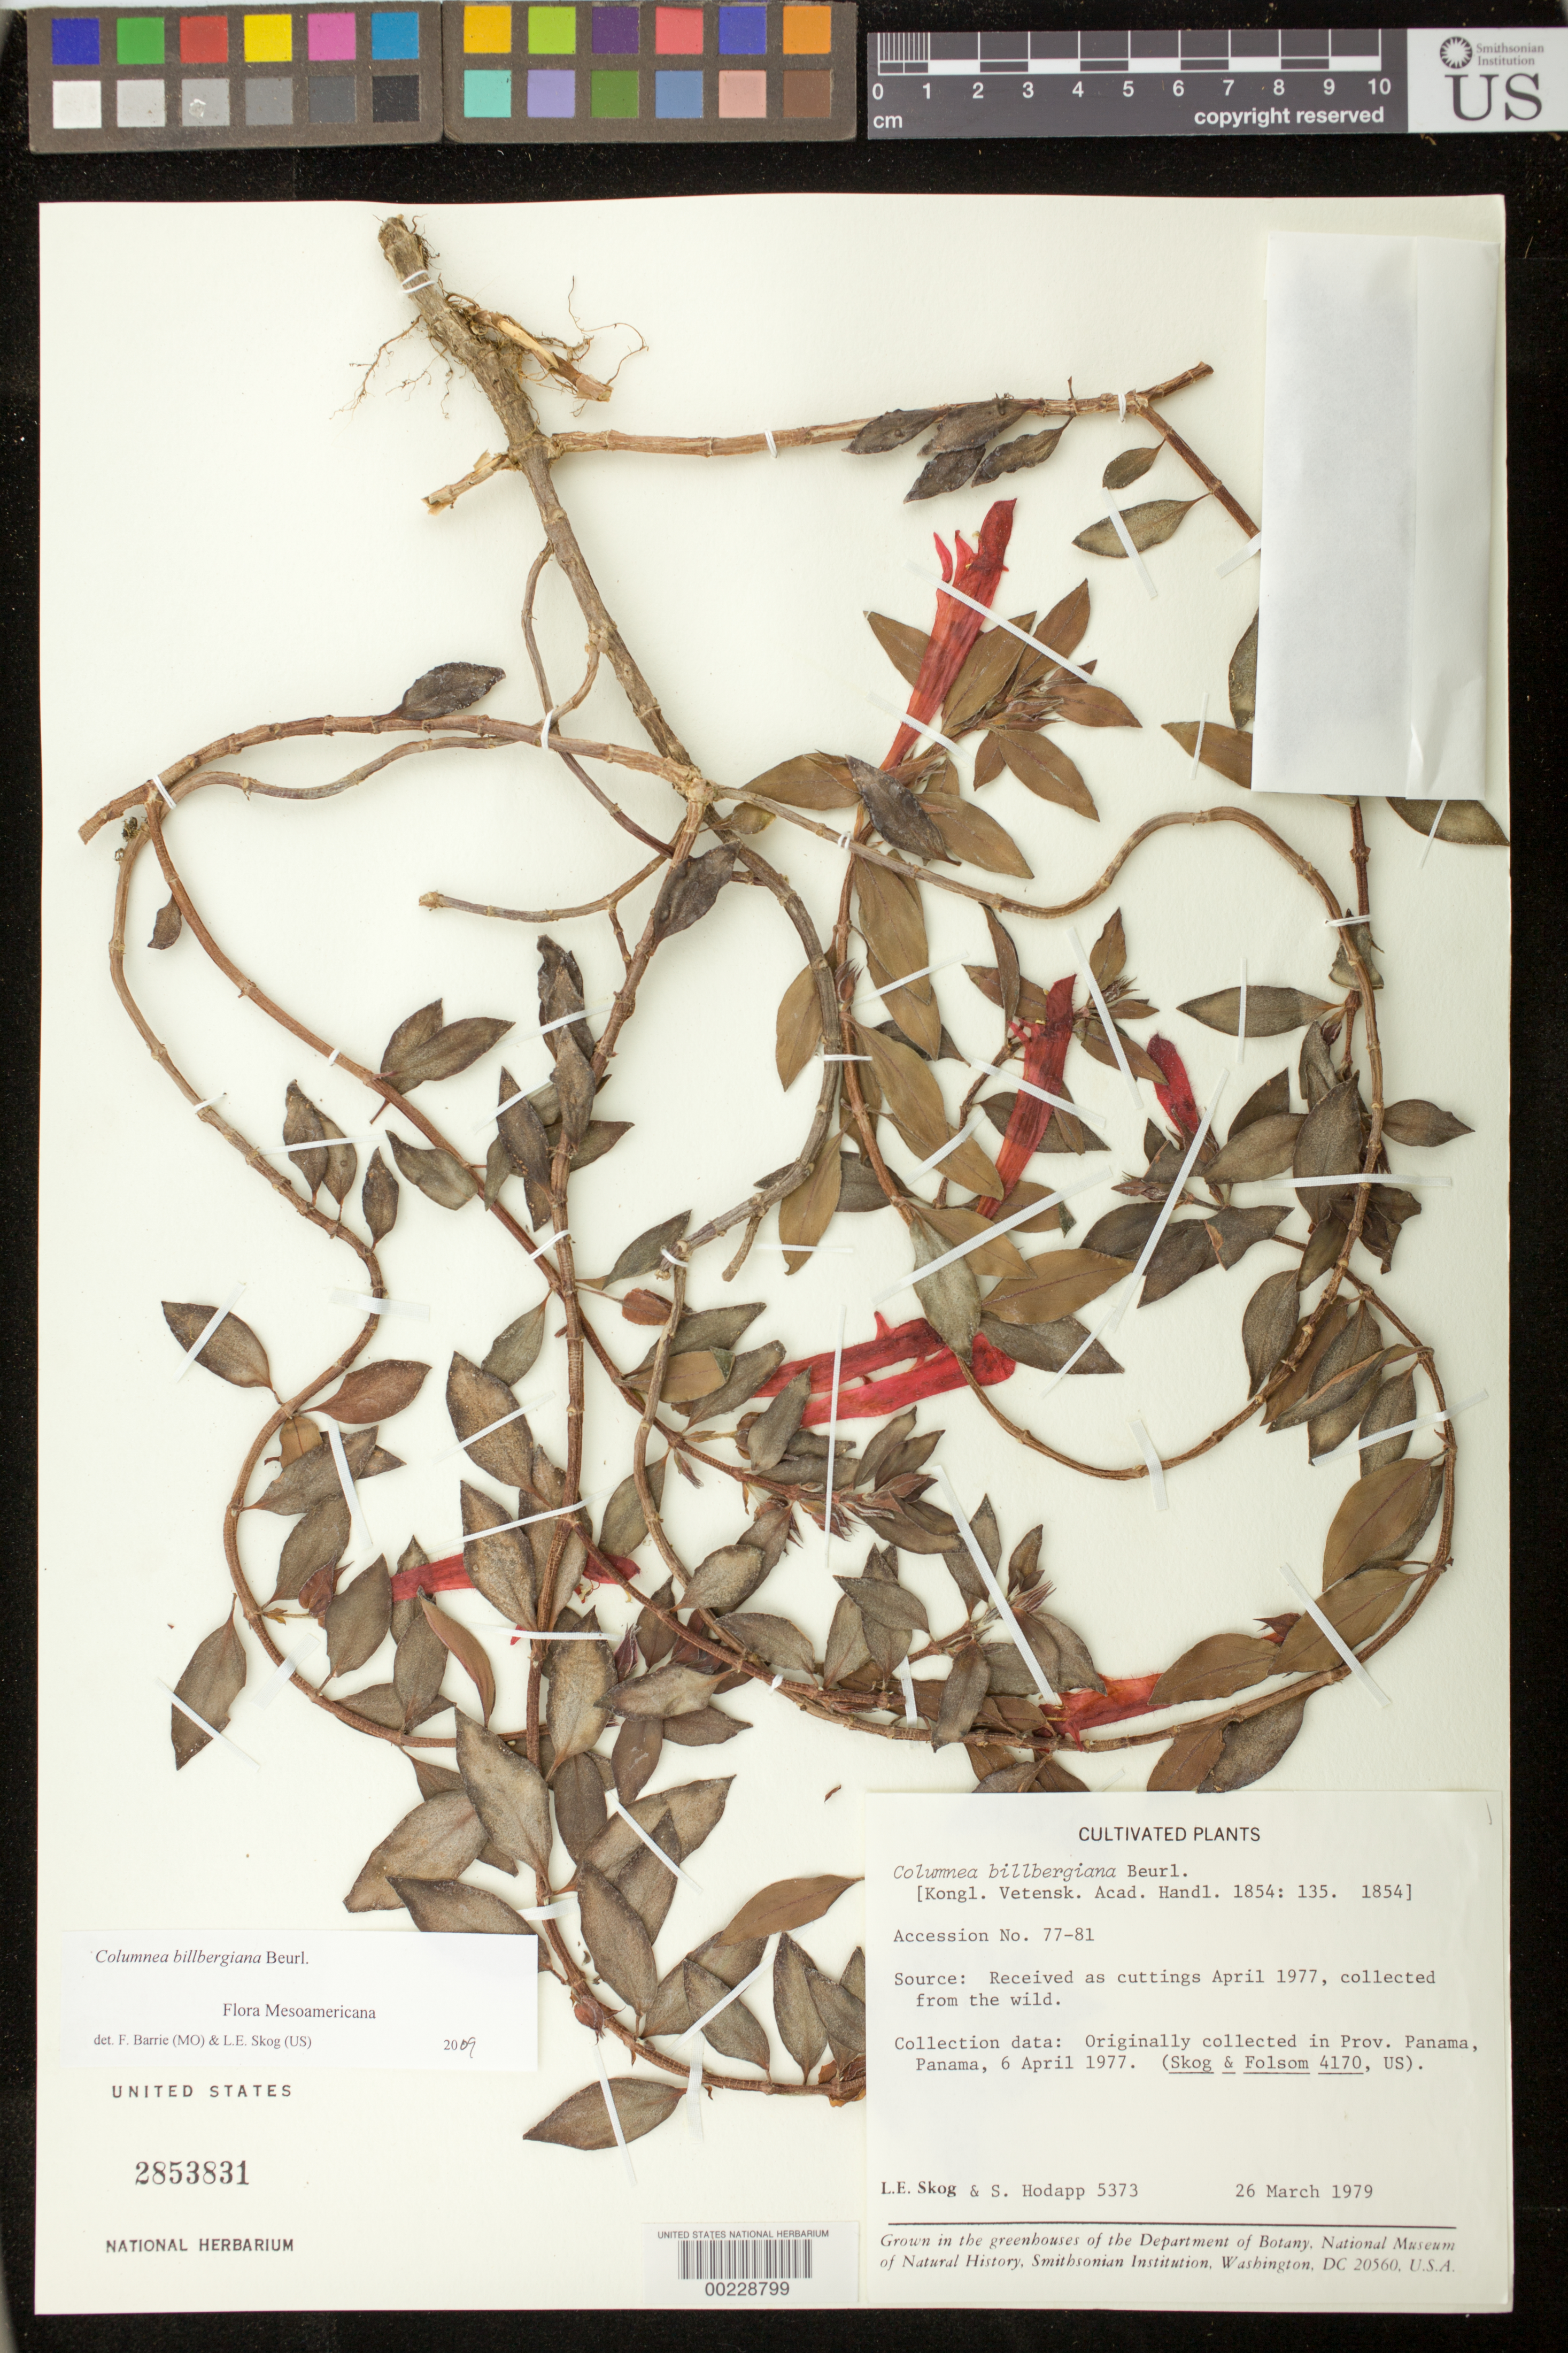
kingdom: Plantae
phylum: Tracheophyta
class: Magnoliopsida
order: Lamiales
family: Gesneriaceae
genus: Columnea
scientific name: Columnea billbergiana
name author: Beurl.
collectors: L. E. Skog & S. Hodapp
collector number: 5373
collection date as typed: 26 Mar 1979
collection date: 1979-03-26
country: Panama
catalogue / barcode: US 2853831